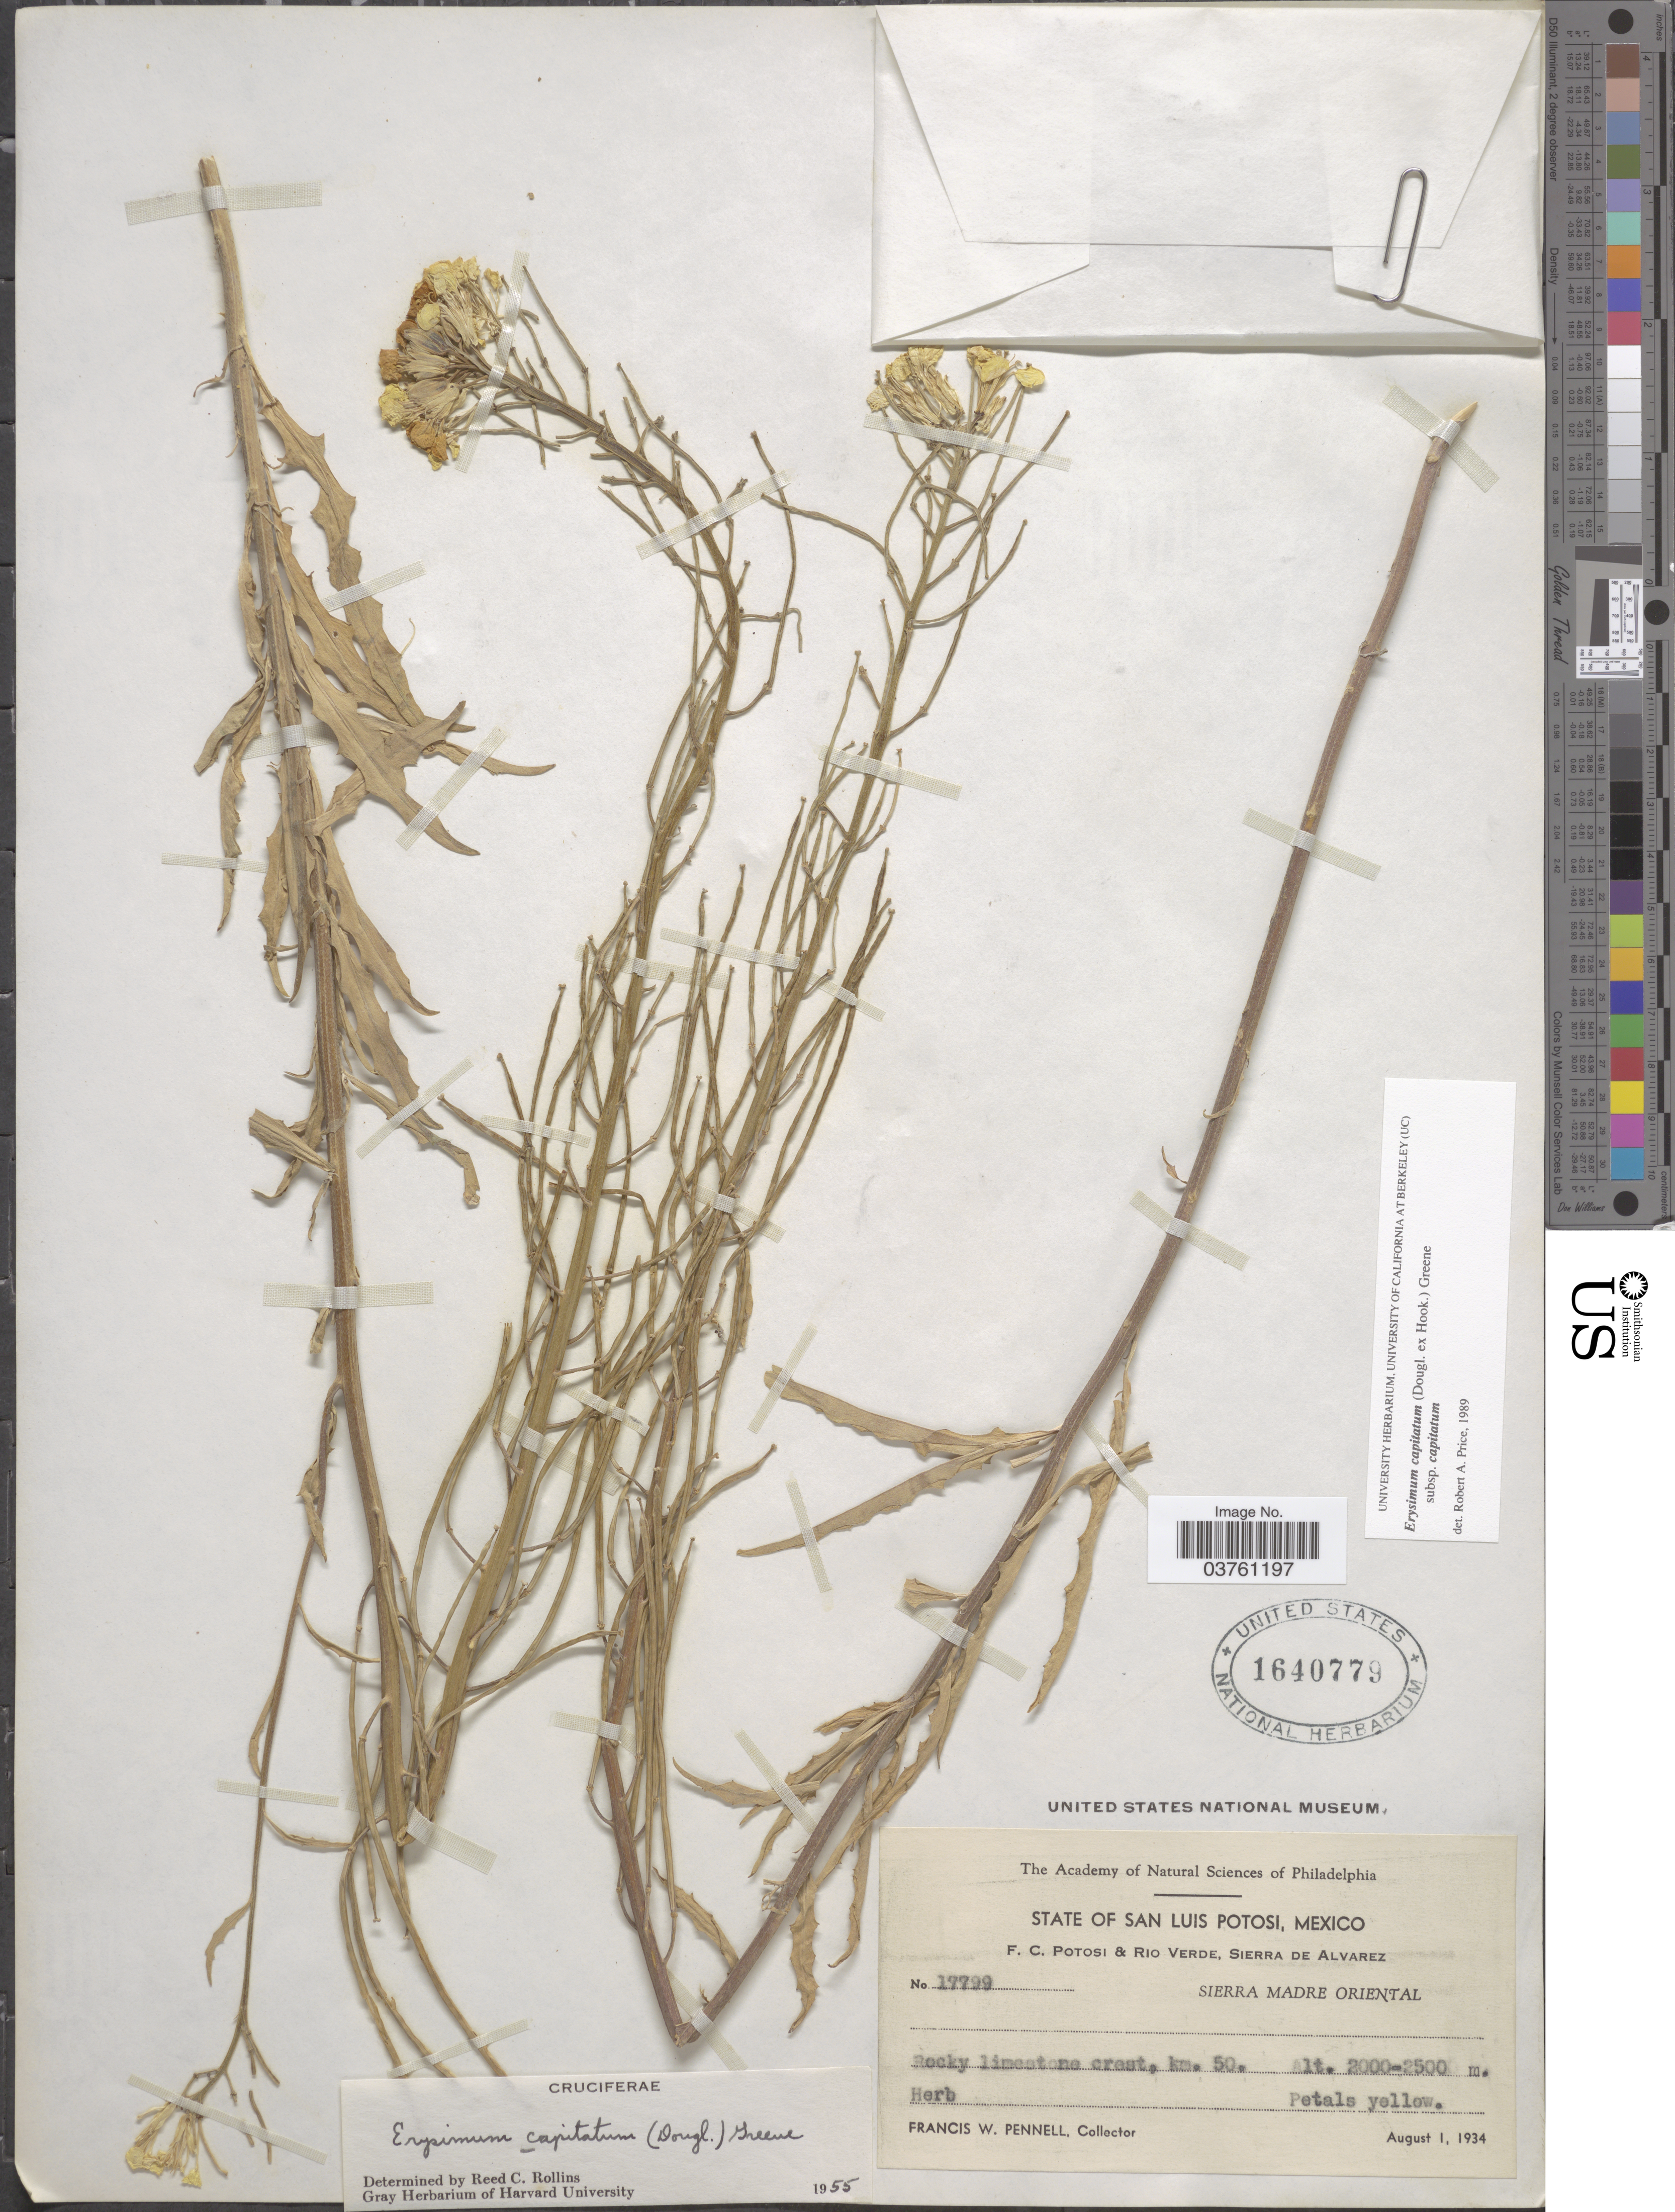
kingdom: Plantae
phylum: Tracheophyta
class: Magnoliopsida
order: Brassicales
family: Brassicaceae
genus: Erysimum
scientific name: Erysimum capitatum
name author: (Douglas ex Hook.) Greene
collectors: F. W. Pennell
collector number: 17799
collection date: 1934-08-01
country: Mexico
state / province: San Luis Potosí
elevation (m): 2000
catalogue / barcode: US 1640779